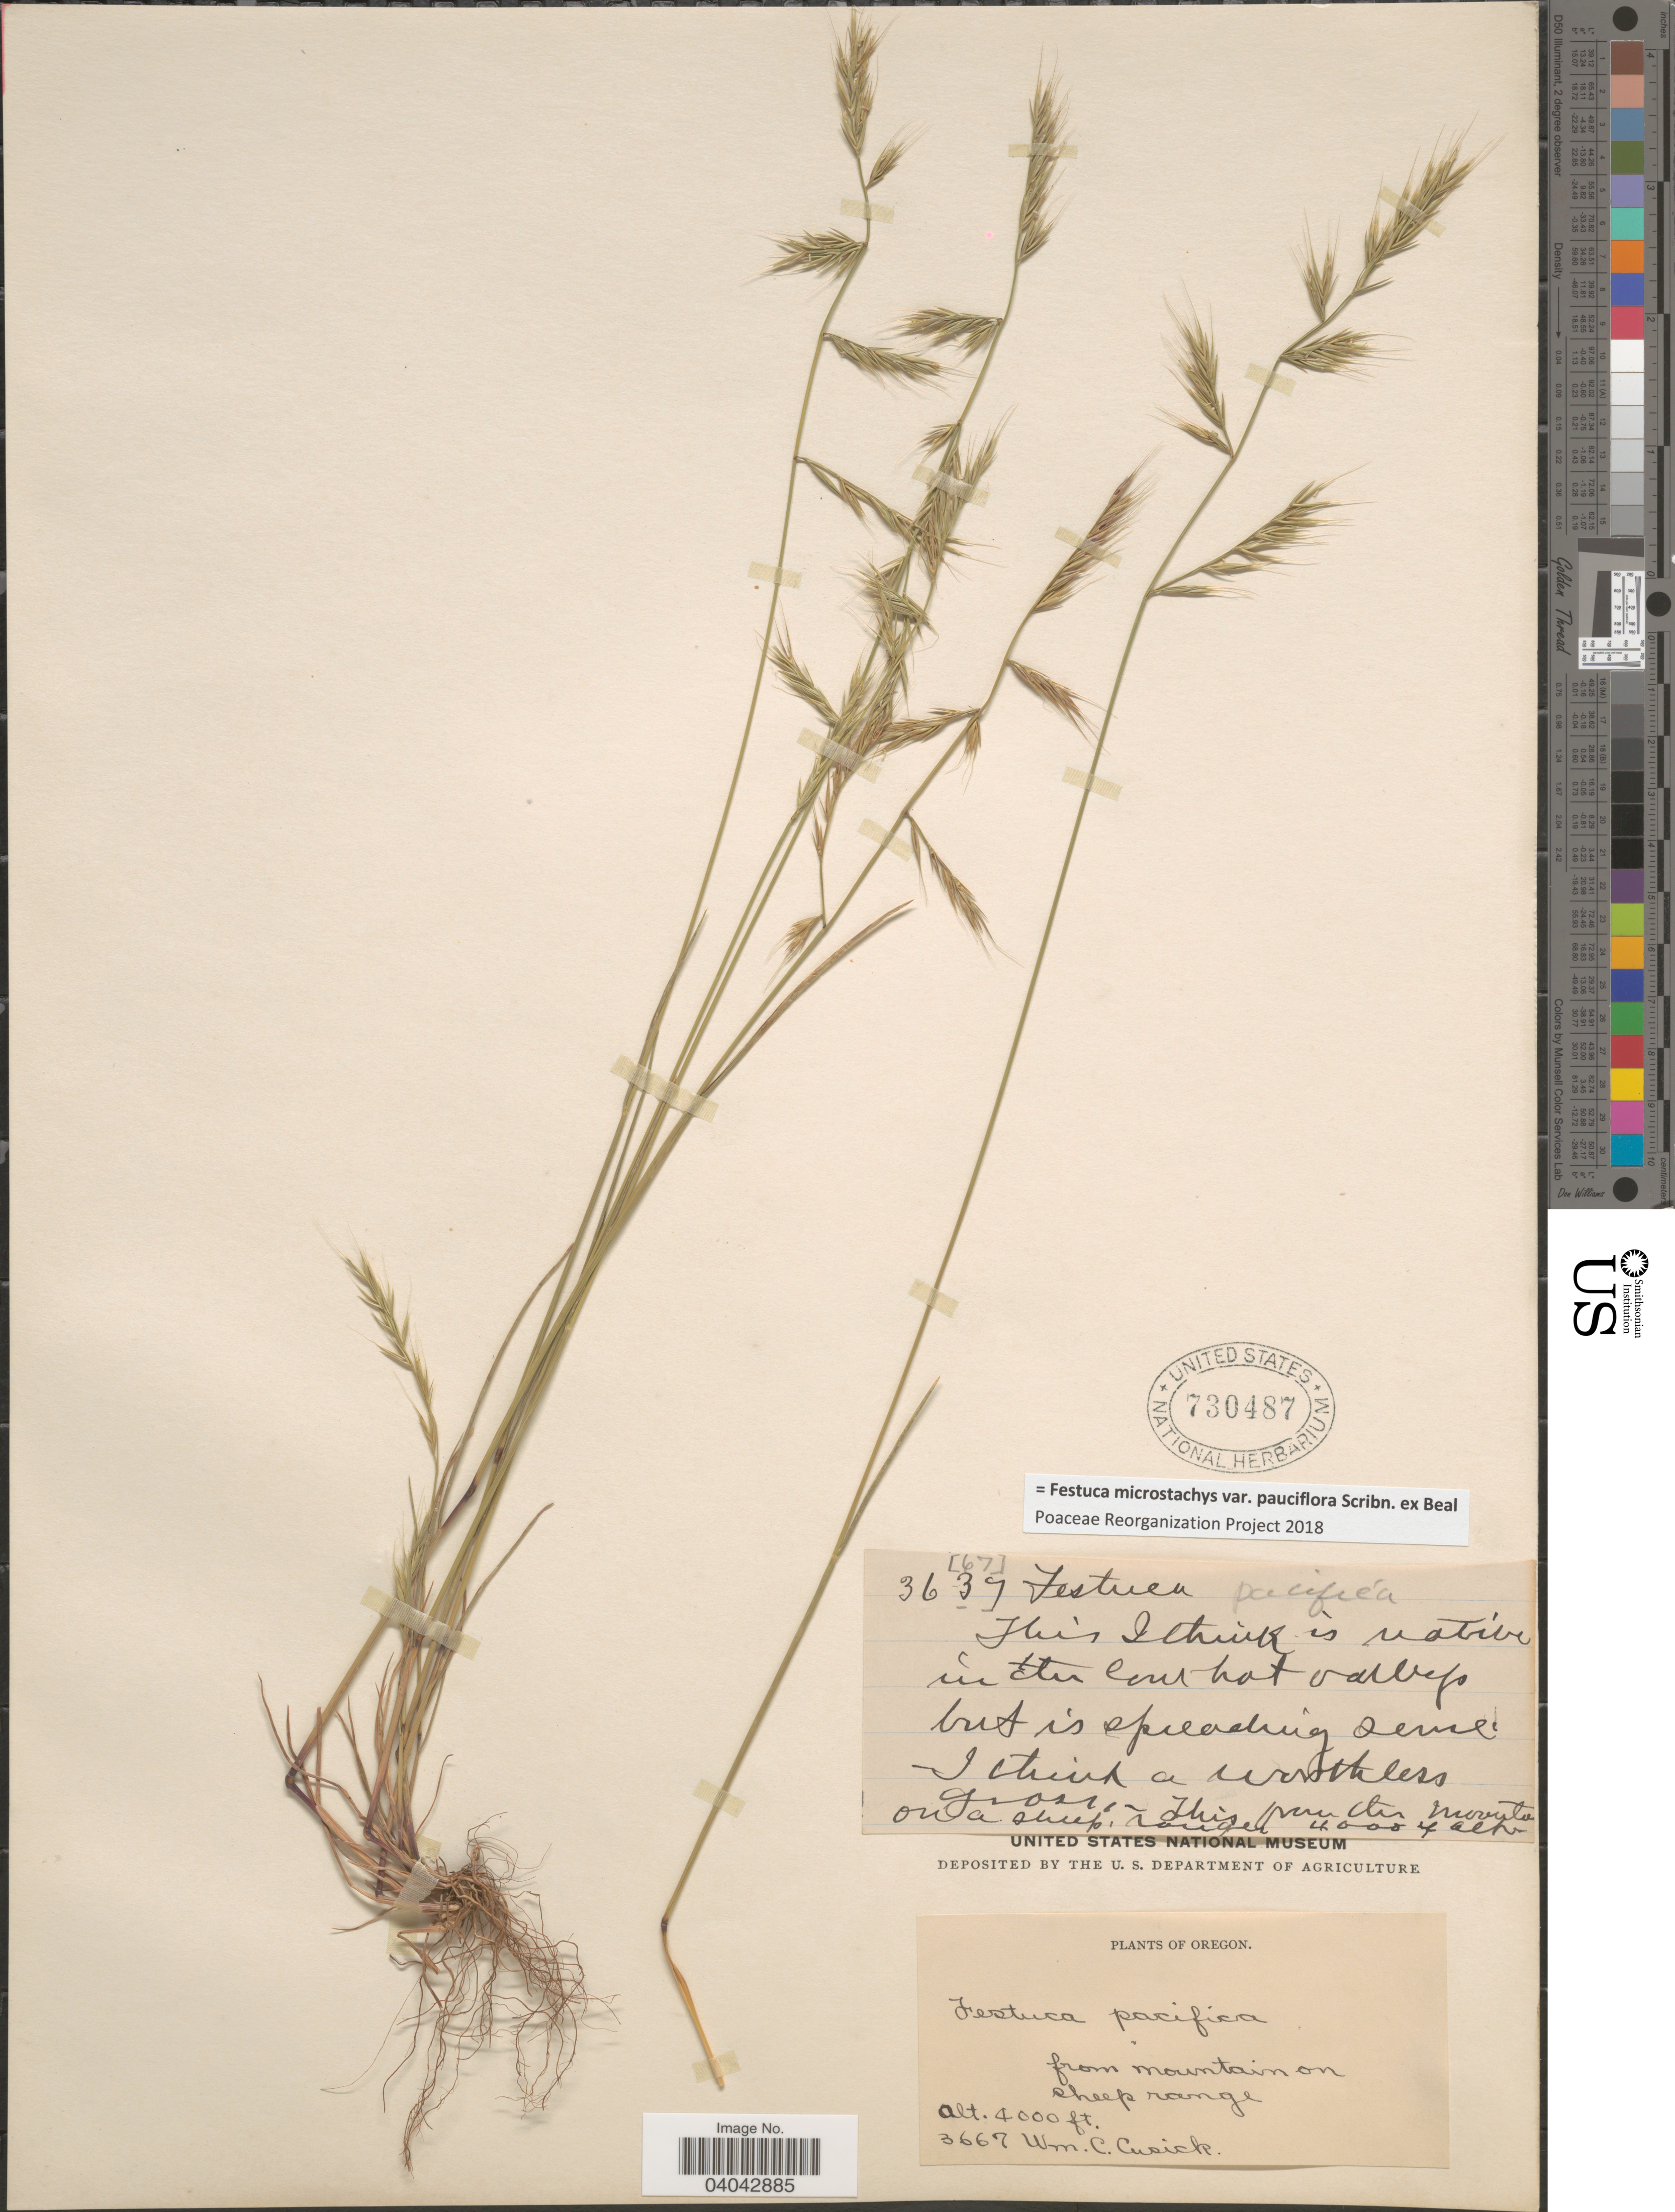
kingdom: Plantae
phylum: Tracheophyta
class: Liliopsida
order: Poales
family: Poaceae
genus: Festuca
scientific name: Festuca microstachys var. pauciflora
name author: Scribn. ex W.J. Beal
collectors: W. C. Cusick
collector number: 3667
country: United States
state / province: Oregon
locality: Mountain on sheep range.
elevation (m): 1219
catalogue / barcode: US 730487